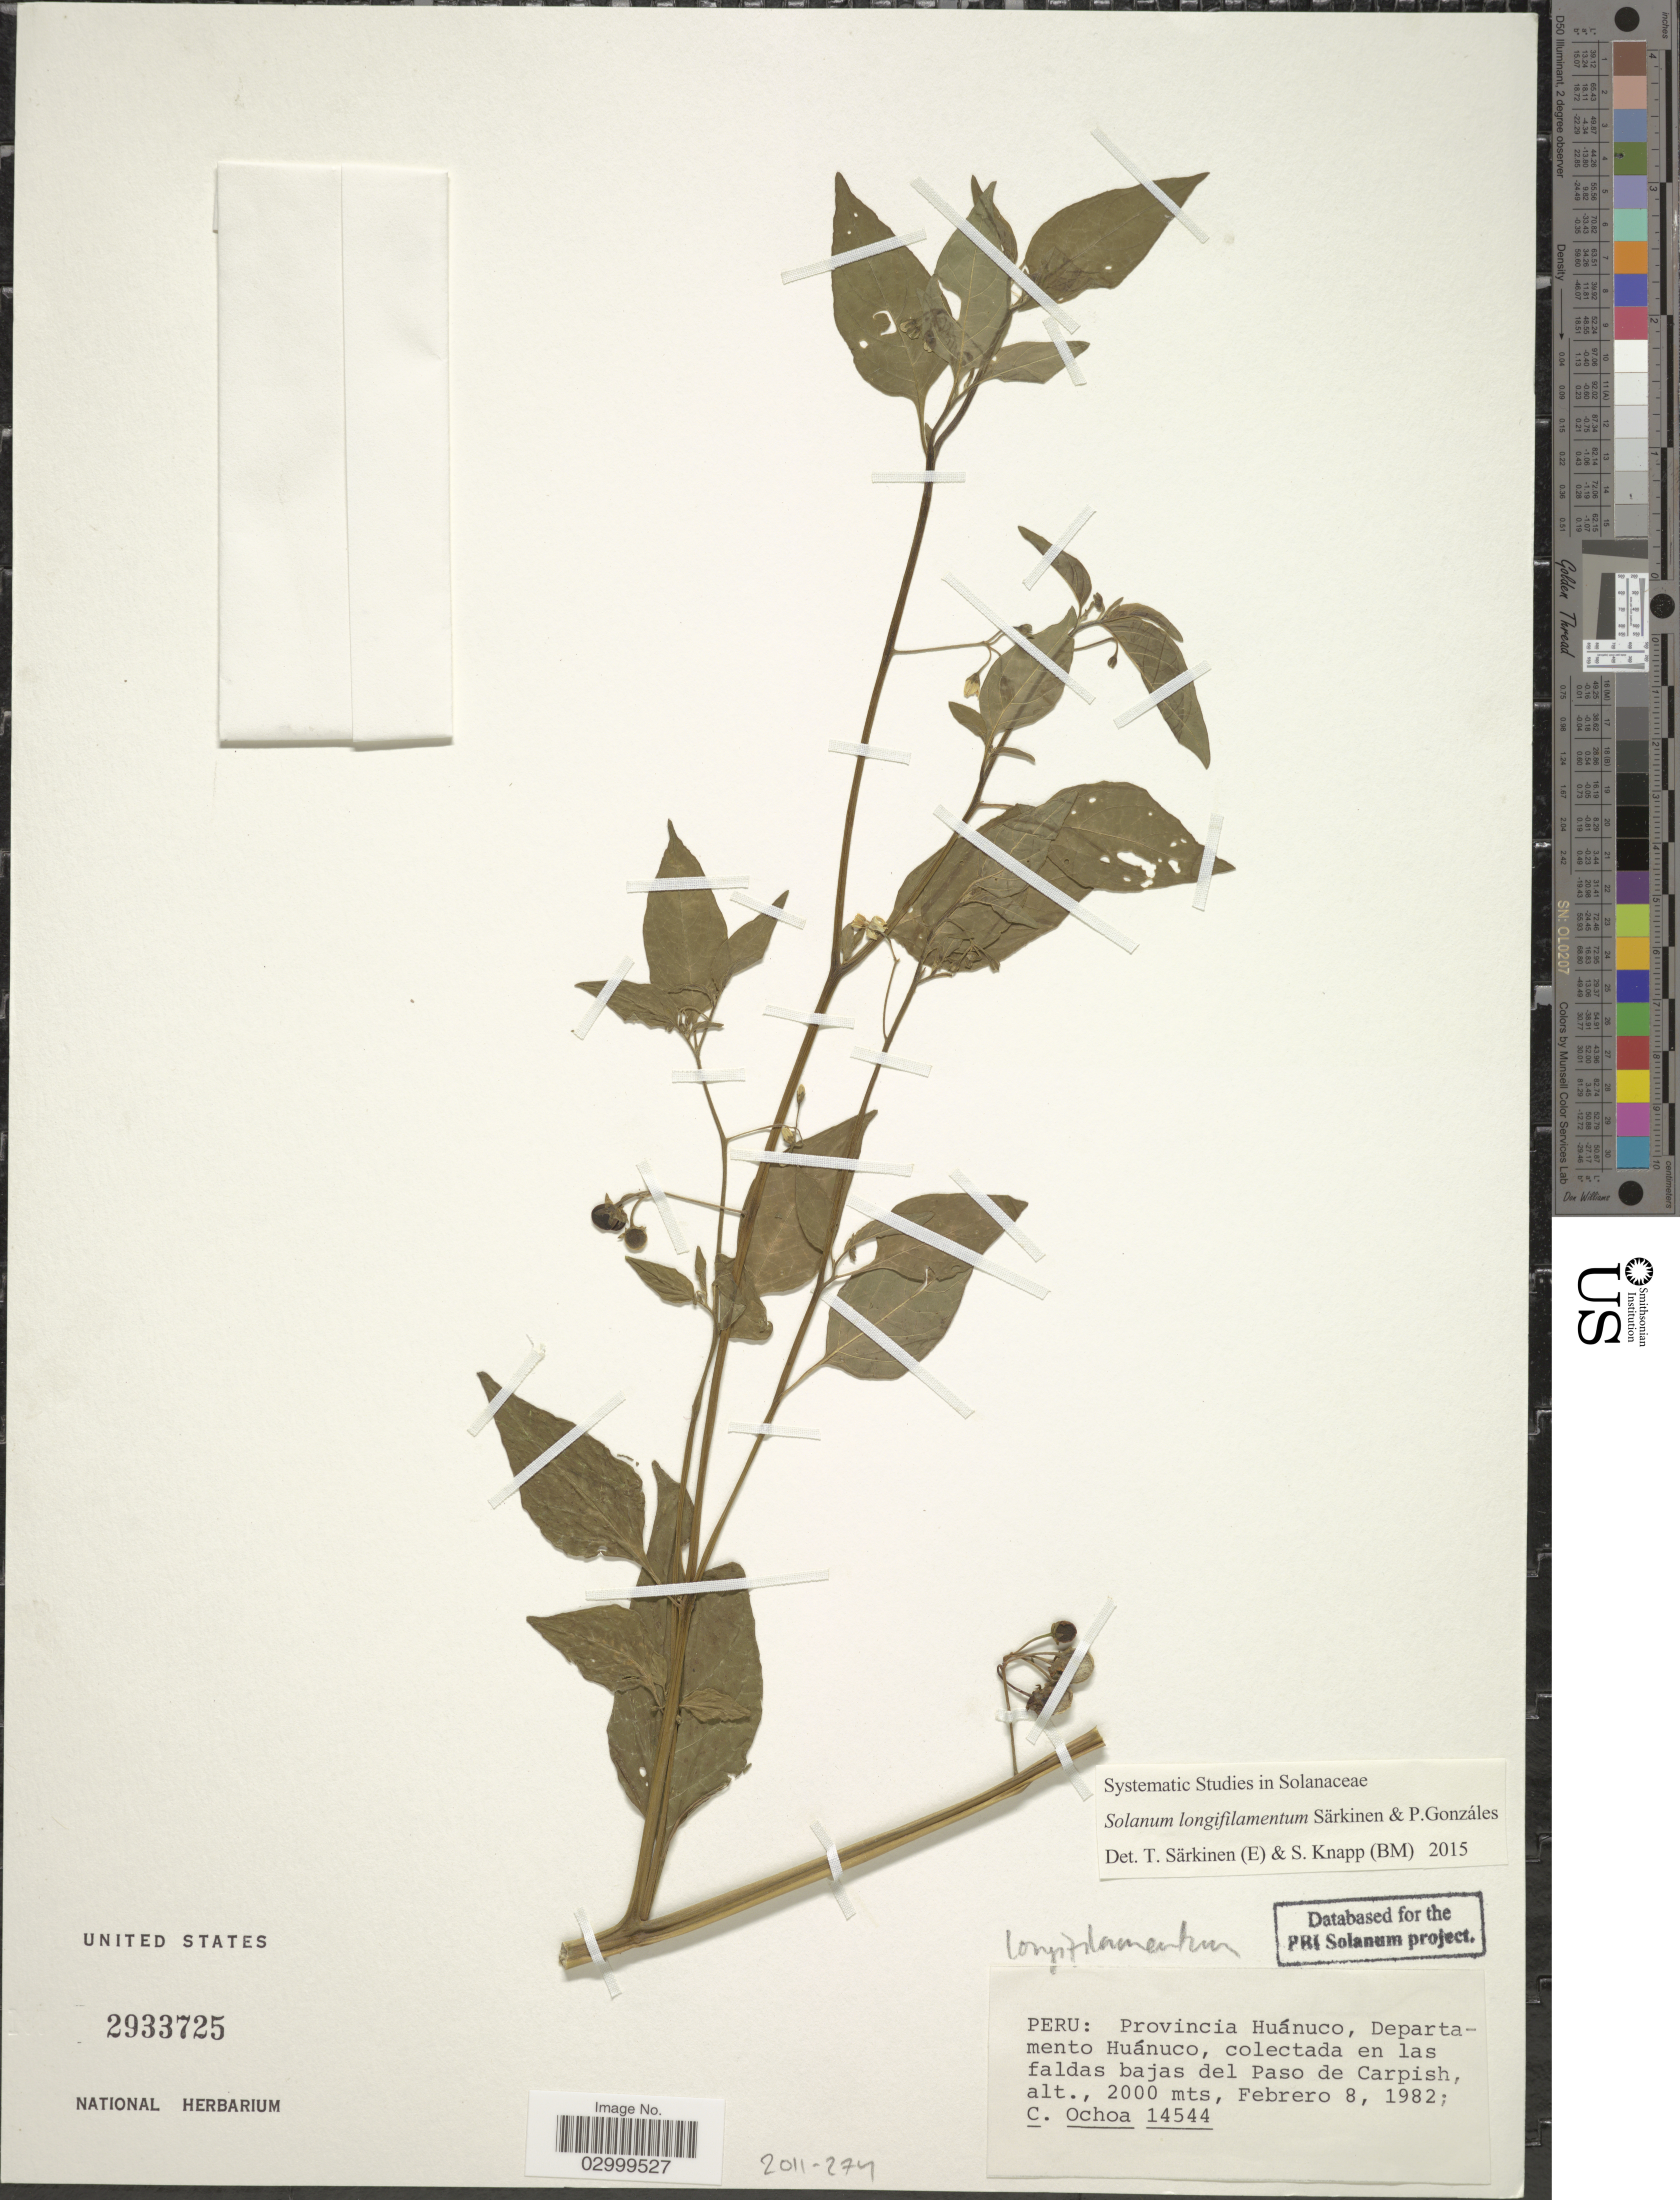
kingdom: Plantae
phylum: Tracheophyta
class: Magnoliopsida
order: Solanales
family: Solanaceae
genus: Solanum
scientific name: Solanum longifilamentum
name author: Särkinen & P. Gonzáles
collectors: C. Ochoa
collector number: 14544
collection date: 1982-02-08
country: Peru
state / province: Huánuco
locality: Departamento Huánuco, colectada en las faldas bajas del Paso de Carpish.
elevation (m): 2000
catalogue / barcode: US 2933725